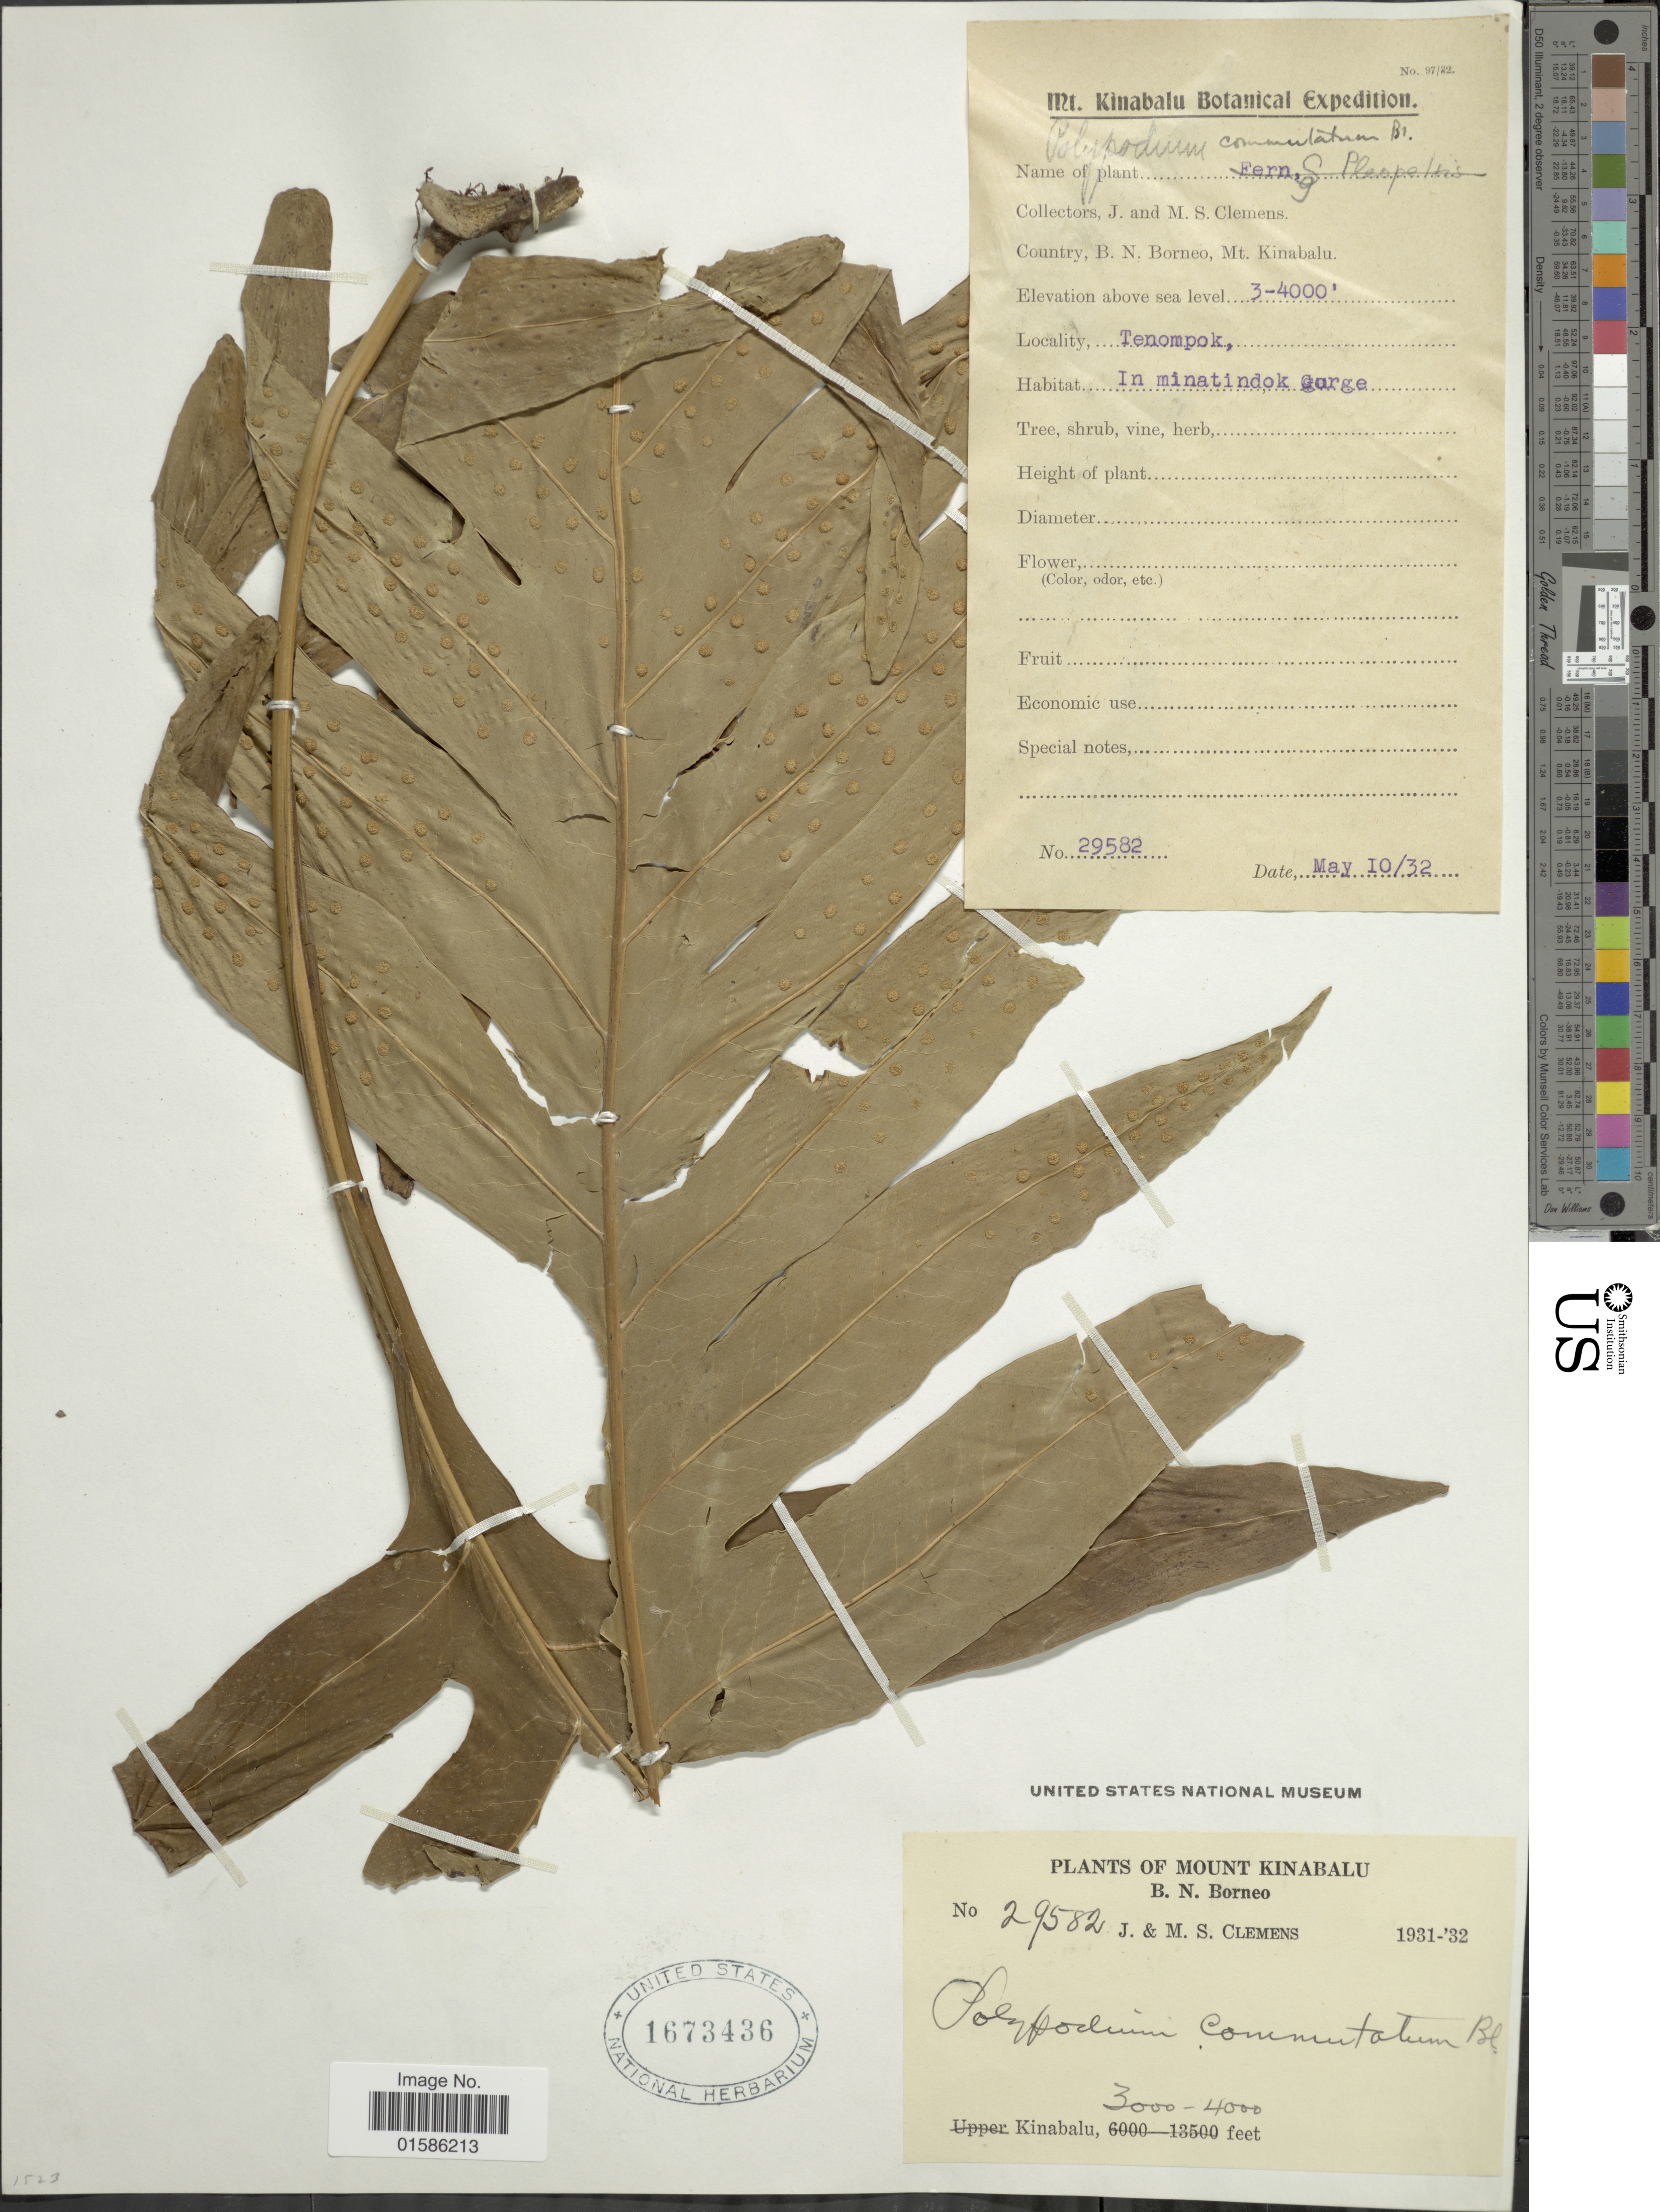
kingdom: Plantae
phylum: Tracheophyta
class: Polypodiopsida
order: Polypodiales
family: Polypodiaceae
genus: Microsorum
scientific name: Microsorum commutatum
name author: (Blume) Copel.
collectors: J. Clemens & M. S. Clemens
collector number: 29582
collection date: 1932-05-10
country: Malaysia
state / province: Sabah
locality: Mount Kinabalu, B.N. Borneo, Kinabalu, Tenompok, In minatindok gorge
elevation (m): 914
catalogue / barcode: US 1673436